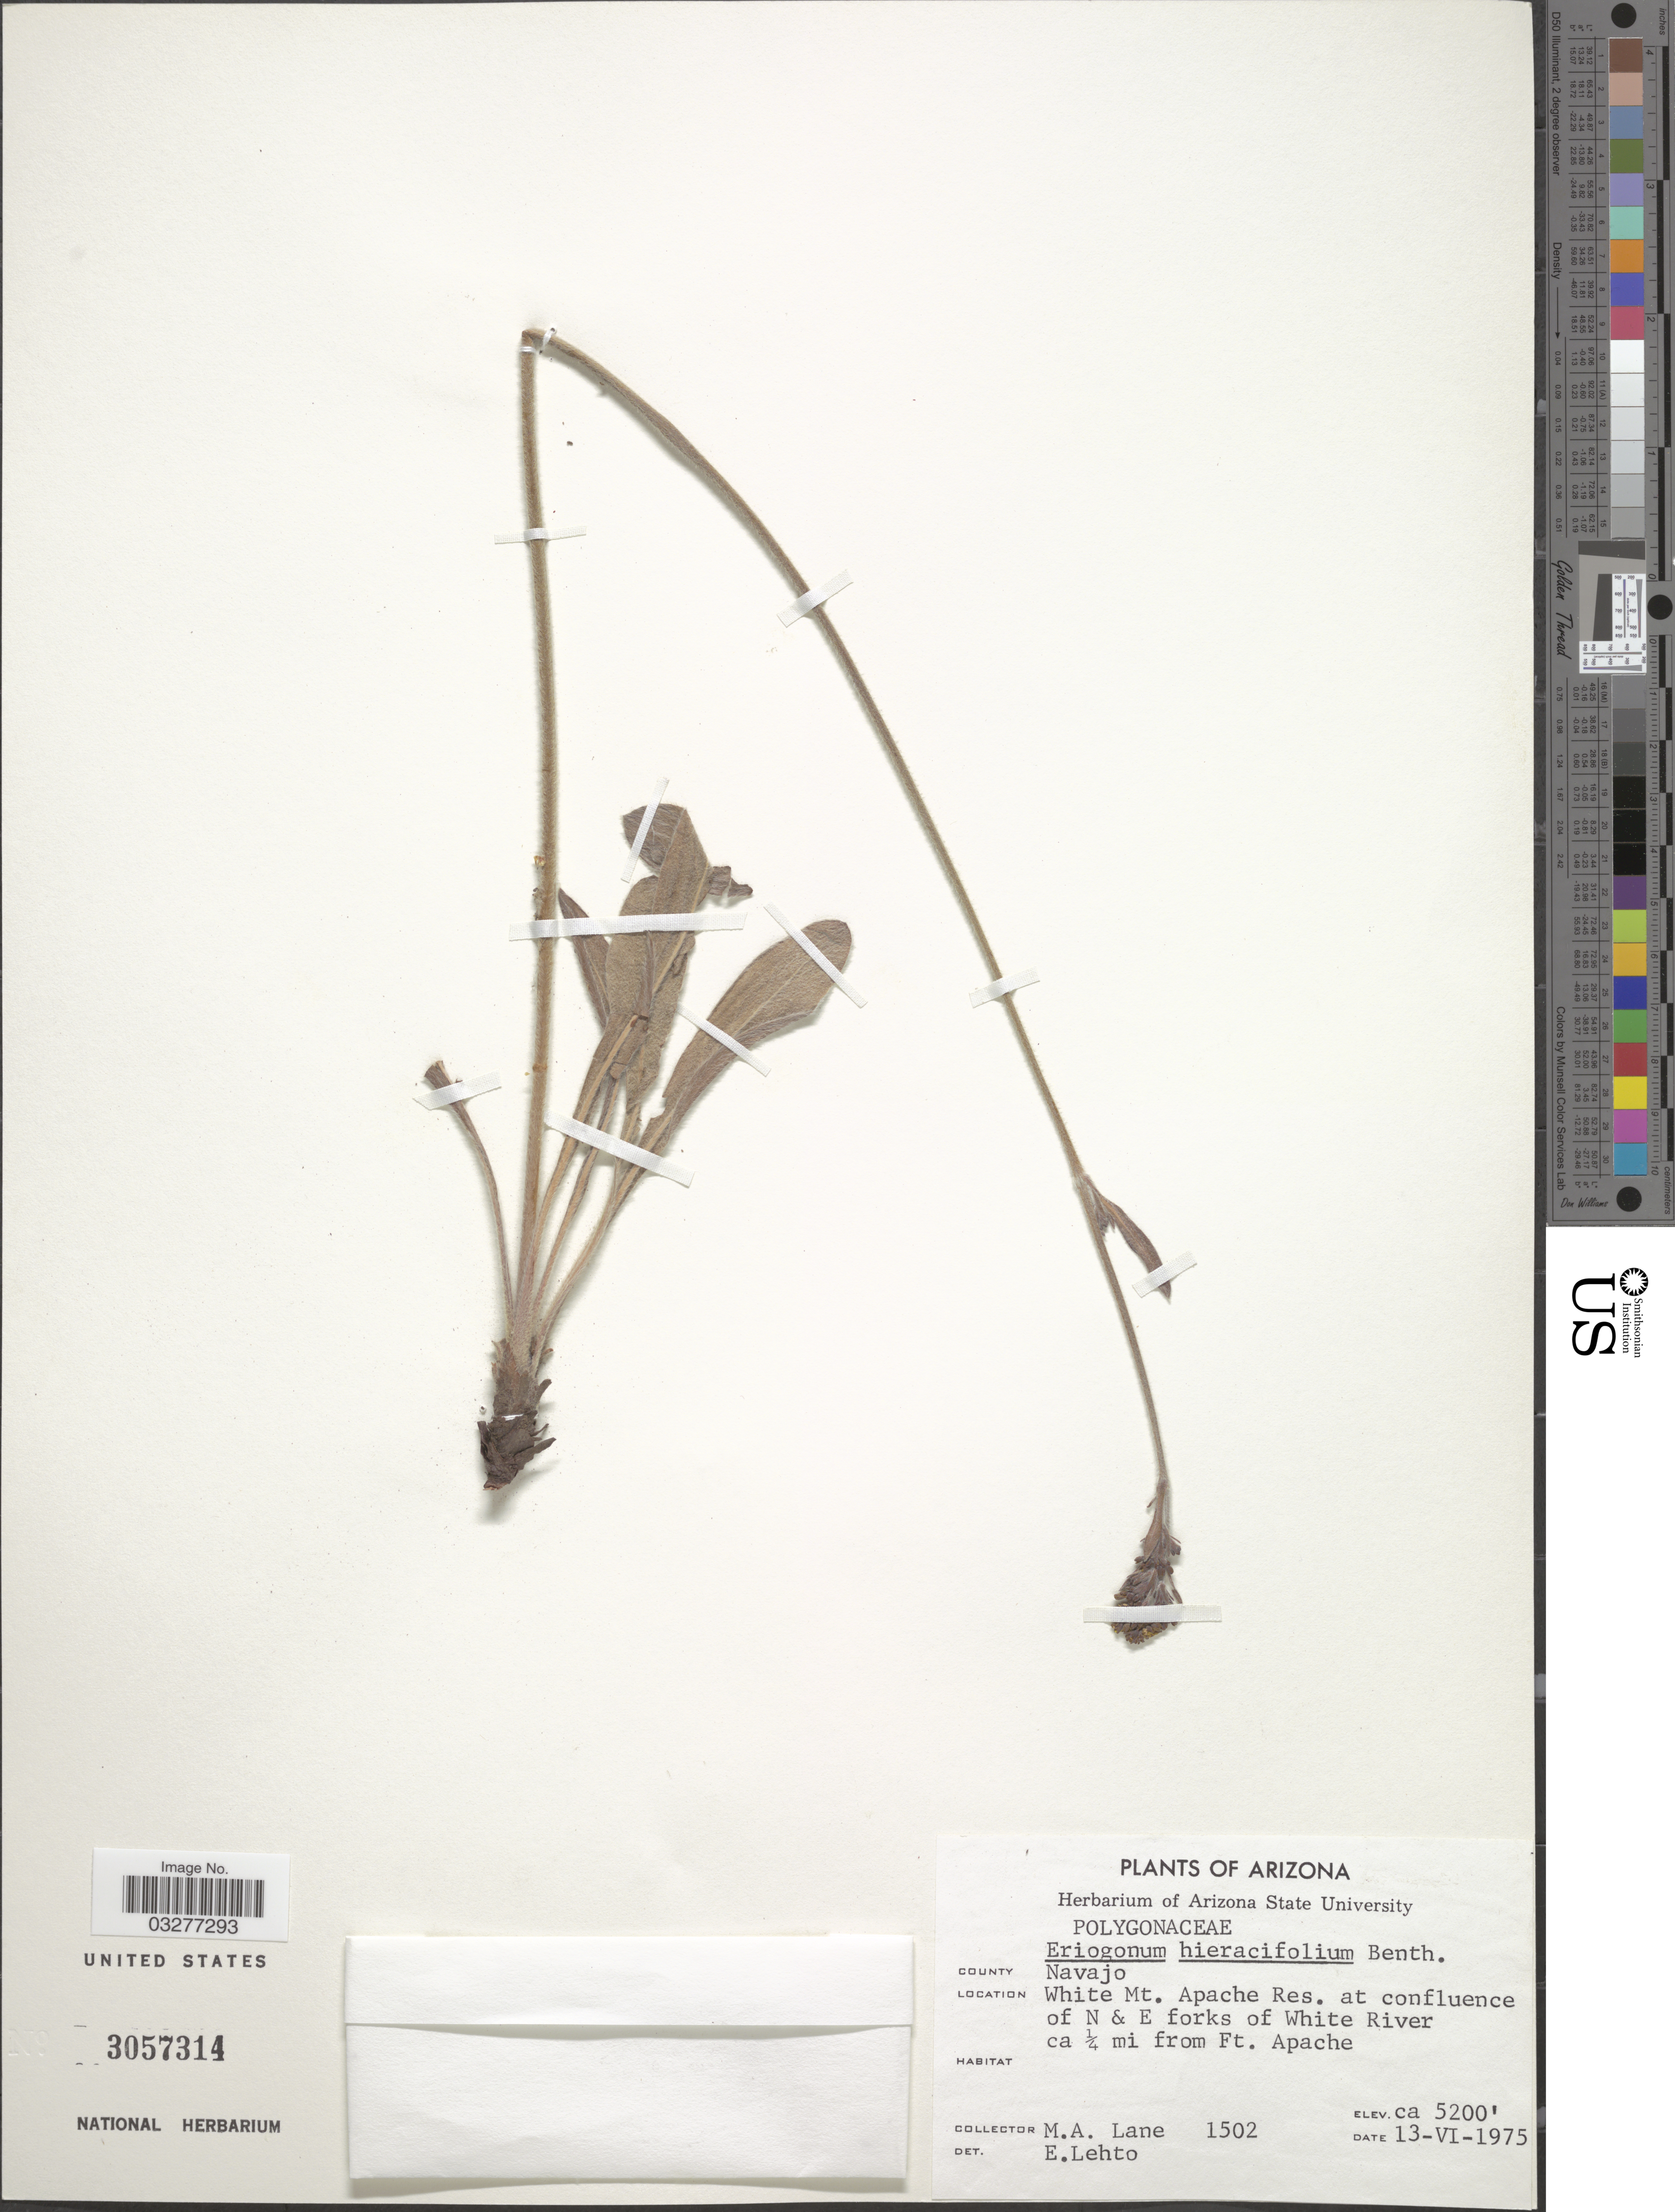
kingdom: Plantae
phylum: Tracheophyta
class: Magnoliopsida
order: Caryophyllales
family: Polygonaceae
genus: Eriogonum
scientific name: Eriogonum hieraciifolium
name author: Benth. in DC.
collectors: M. A. Lane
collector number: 1502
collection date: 1975-06-13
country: United States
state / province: Arizona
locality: County Navajo. White Mt. Apache Res. at confluence of N & E forks of White River ca ¼ mi from Ft. Apache.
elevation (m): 1585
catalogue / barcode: US 3057314